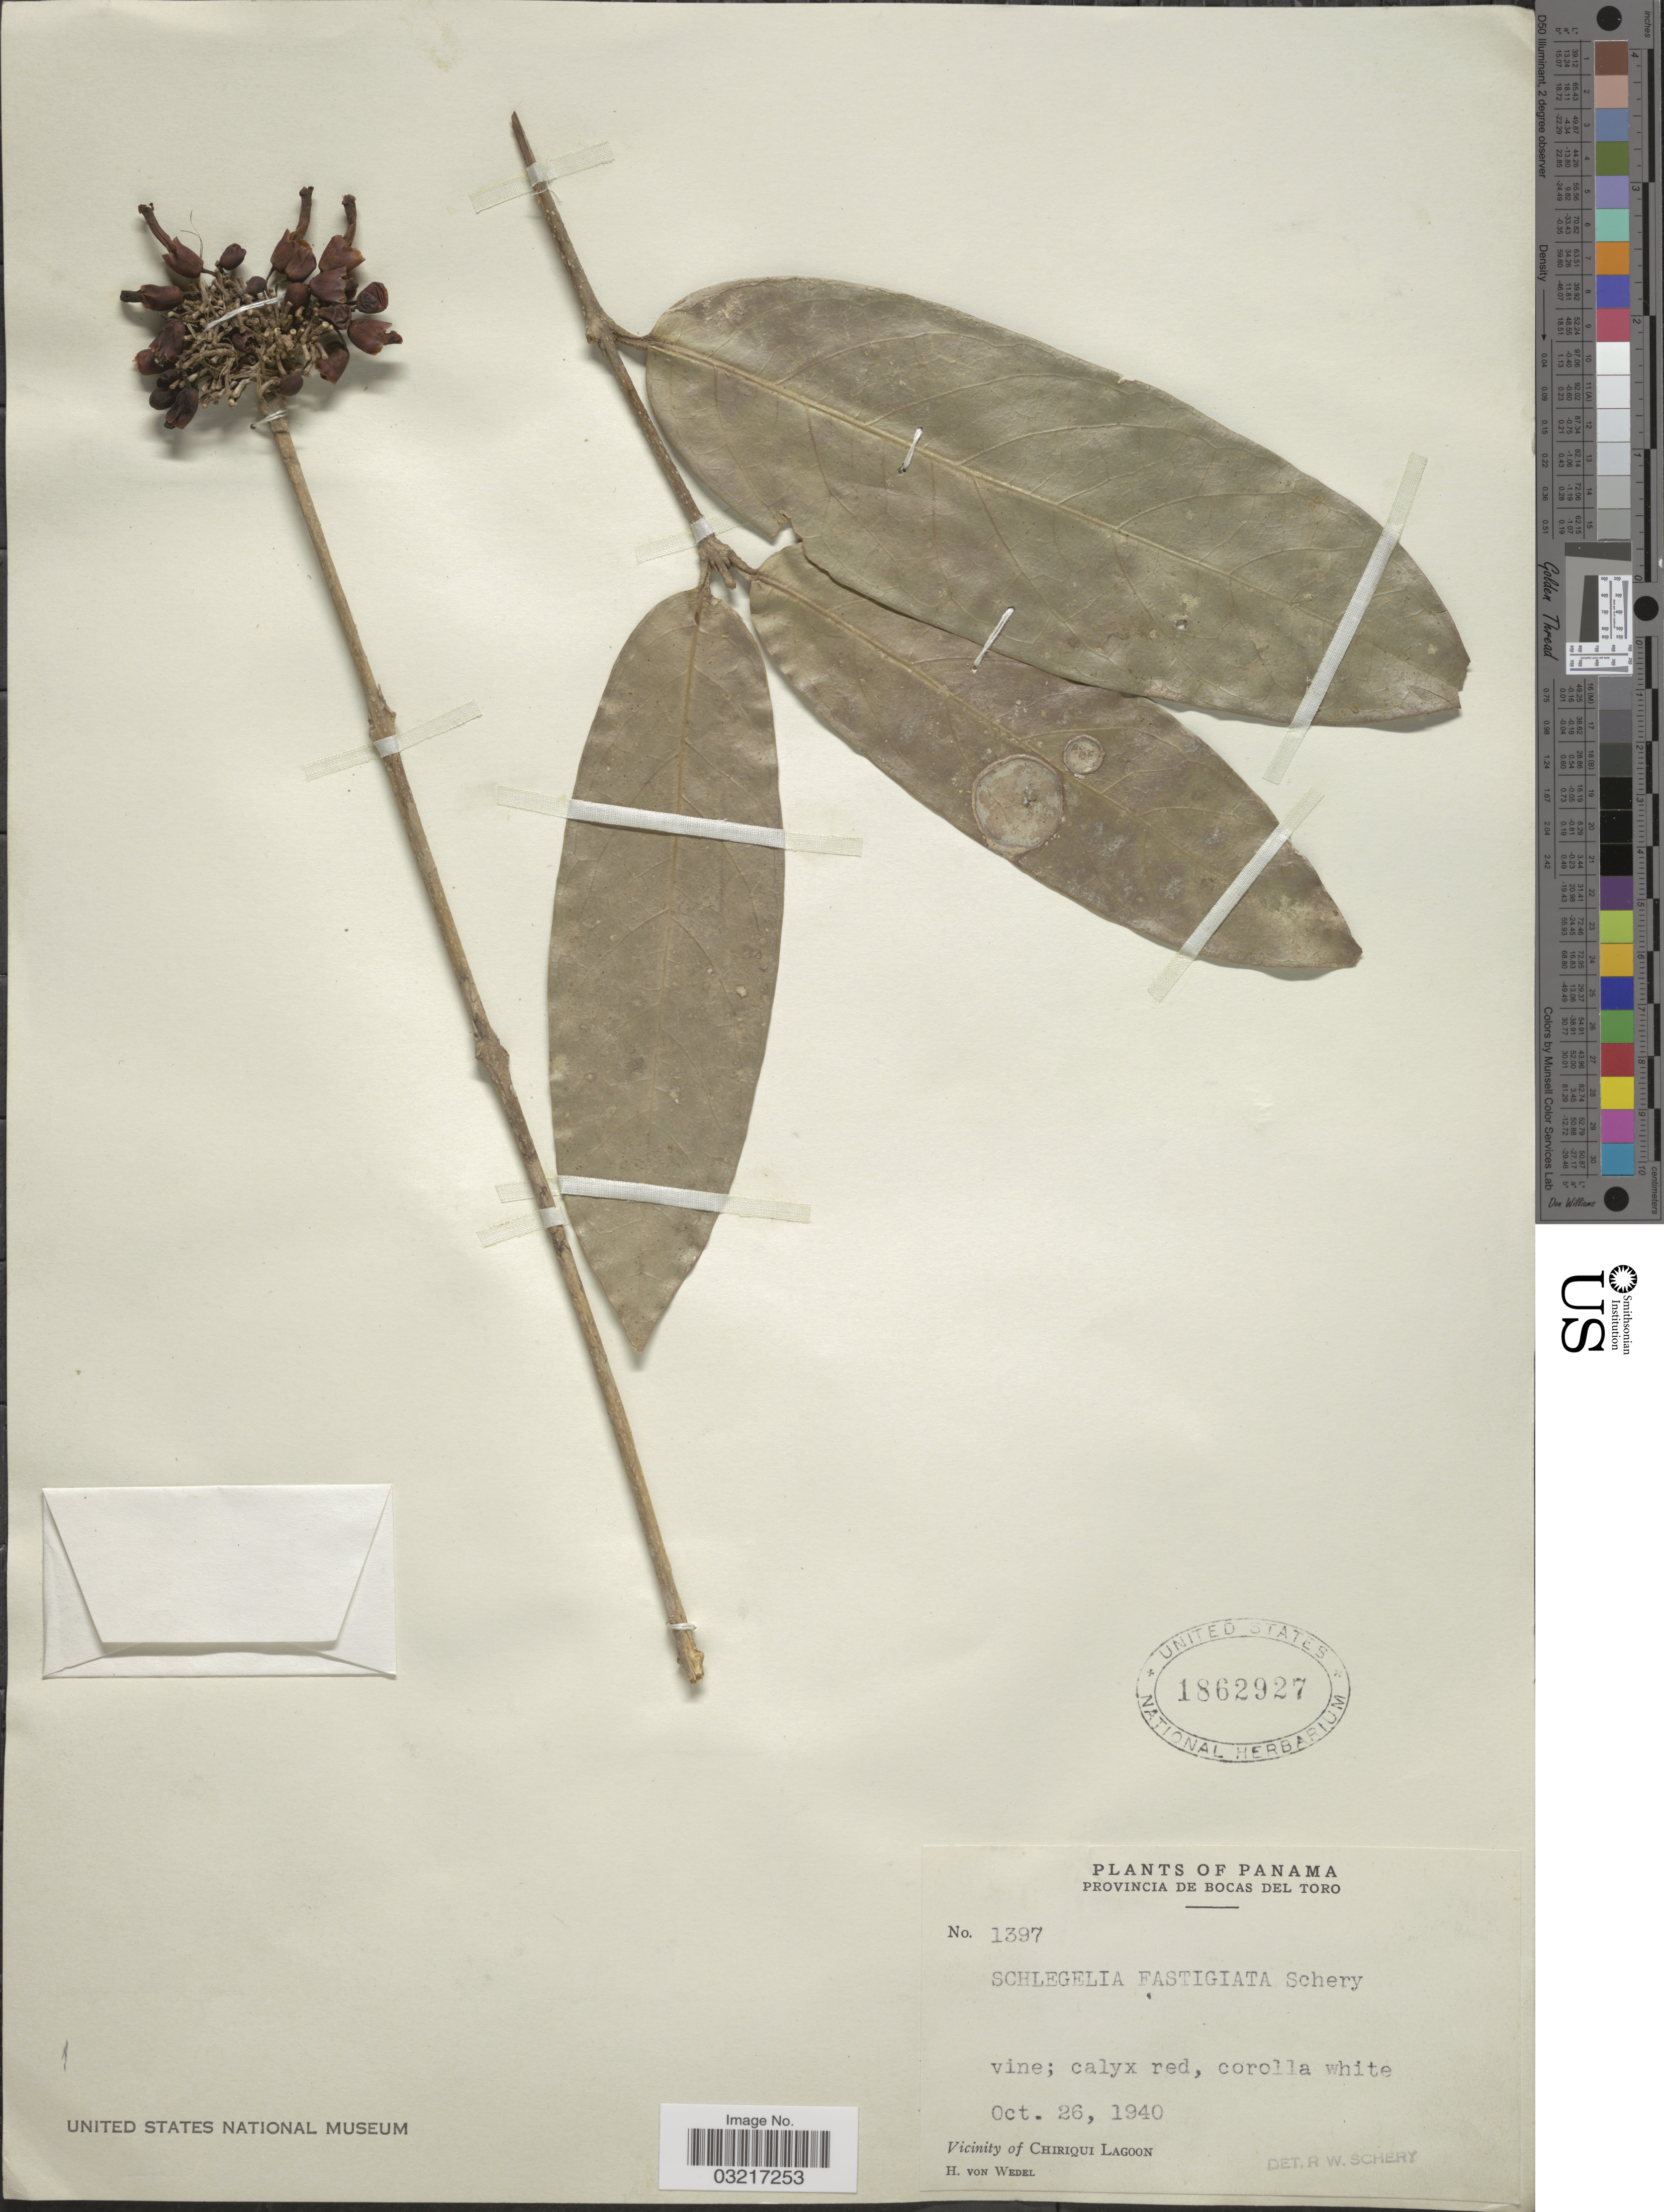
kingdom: Plantae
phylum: Tracheophyta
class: Magnoliopsida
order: Lamiales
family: Schlegeliaceae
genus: Schlegelia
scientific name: Schlegelia fastigiata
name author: Schery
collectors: H. von Wedel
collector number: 1397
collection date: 1940-10-26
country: Panama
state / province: Bocas del Toro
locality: Vicinity of Chiriqui Lagoon.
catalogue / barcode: US 1862927